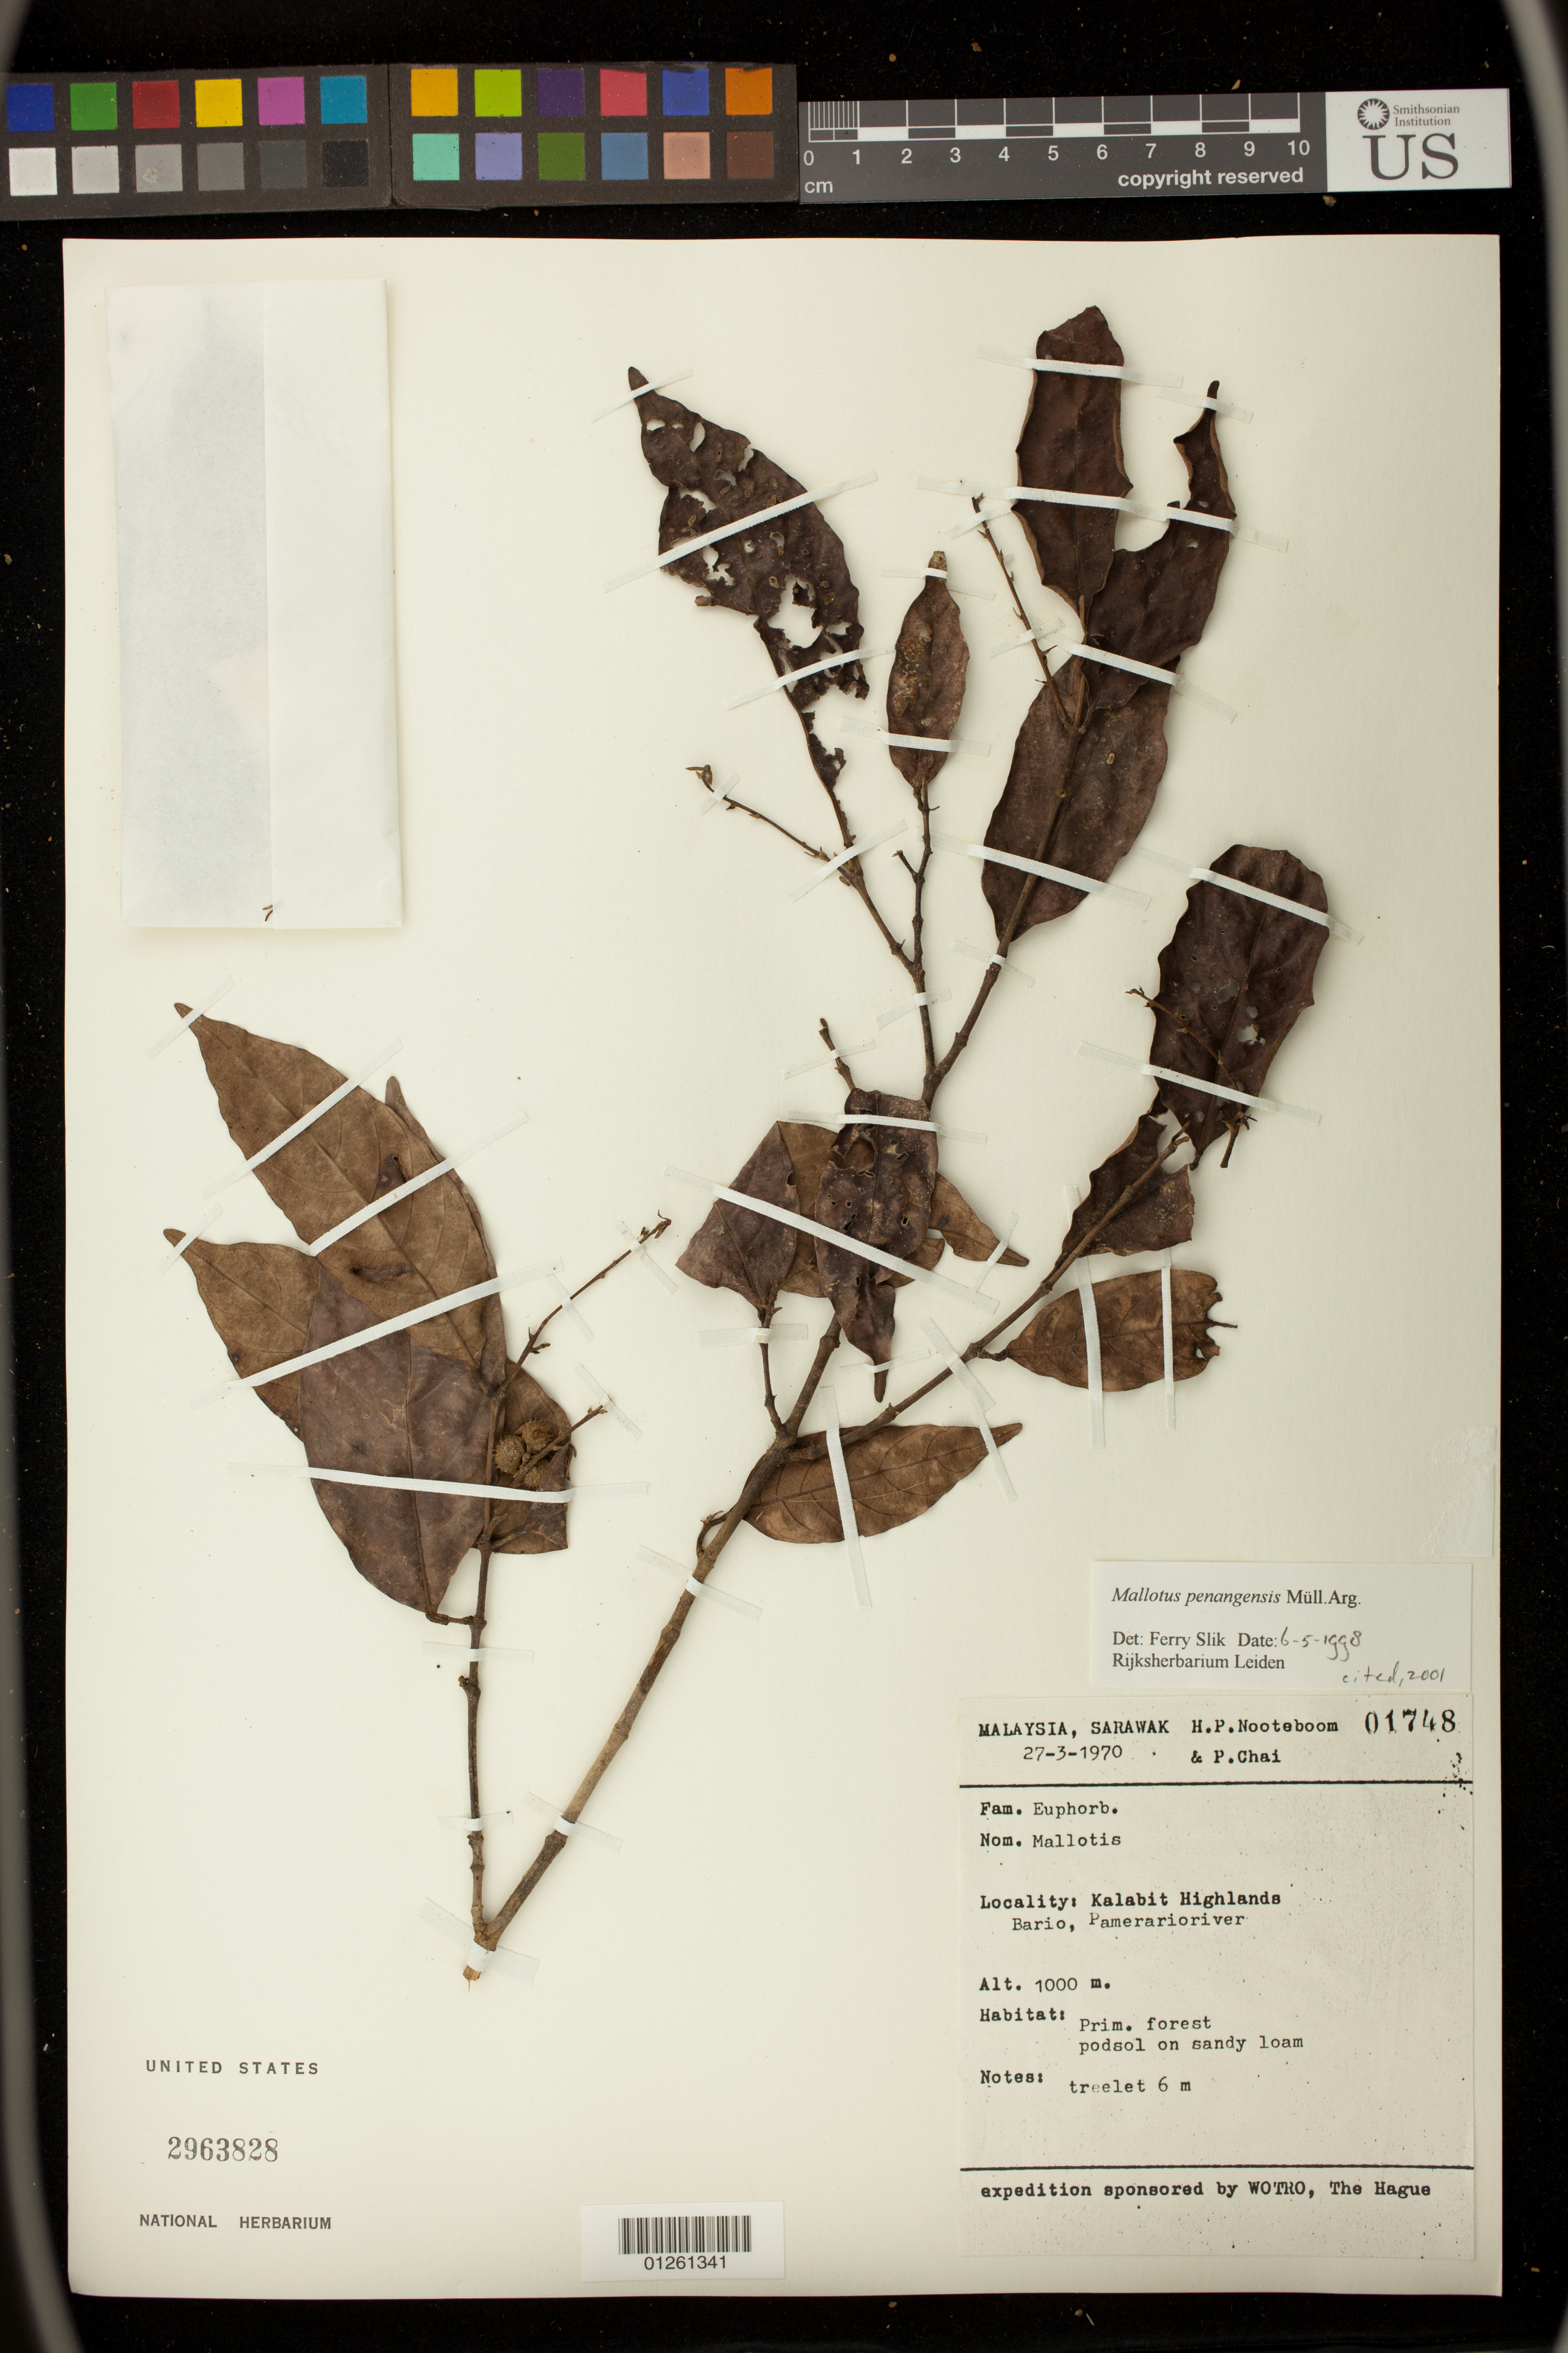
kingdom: Plantae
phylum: Tracheophyta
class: Magnoliopsida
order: Malpighiales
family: Euphorbiaceae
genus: Hancea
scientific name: Hancea penangensis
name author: (Müll. Arg.) S.E.C. Sierra et al.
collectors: H. P. Nooteboom & P. Chai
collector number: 1748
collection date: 1970-03-27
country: Malaysia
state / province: Sarawak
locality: Kalabit [Kelabit] Highlands. Bario, Pamerarioriver.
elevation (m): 1000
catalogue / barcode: US 2963828